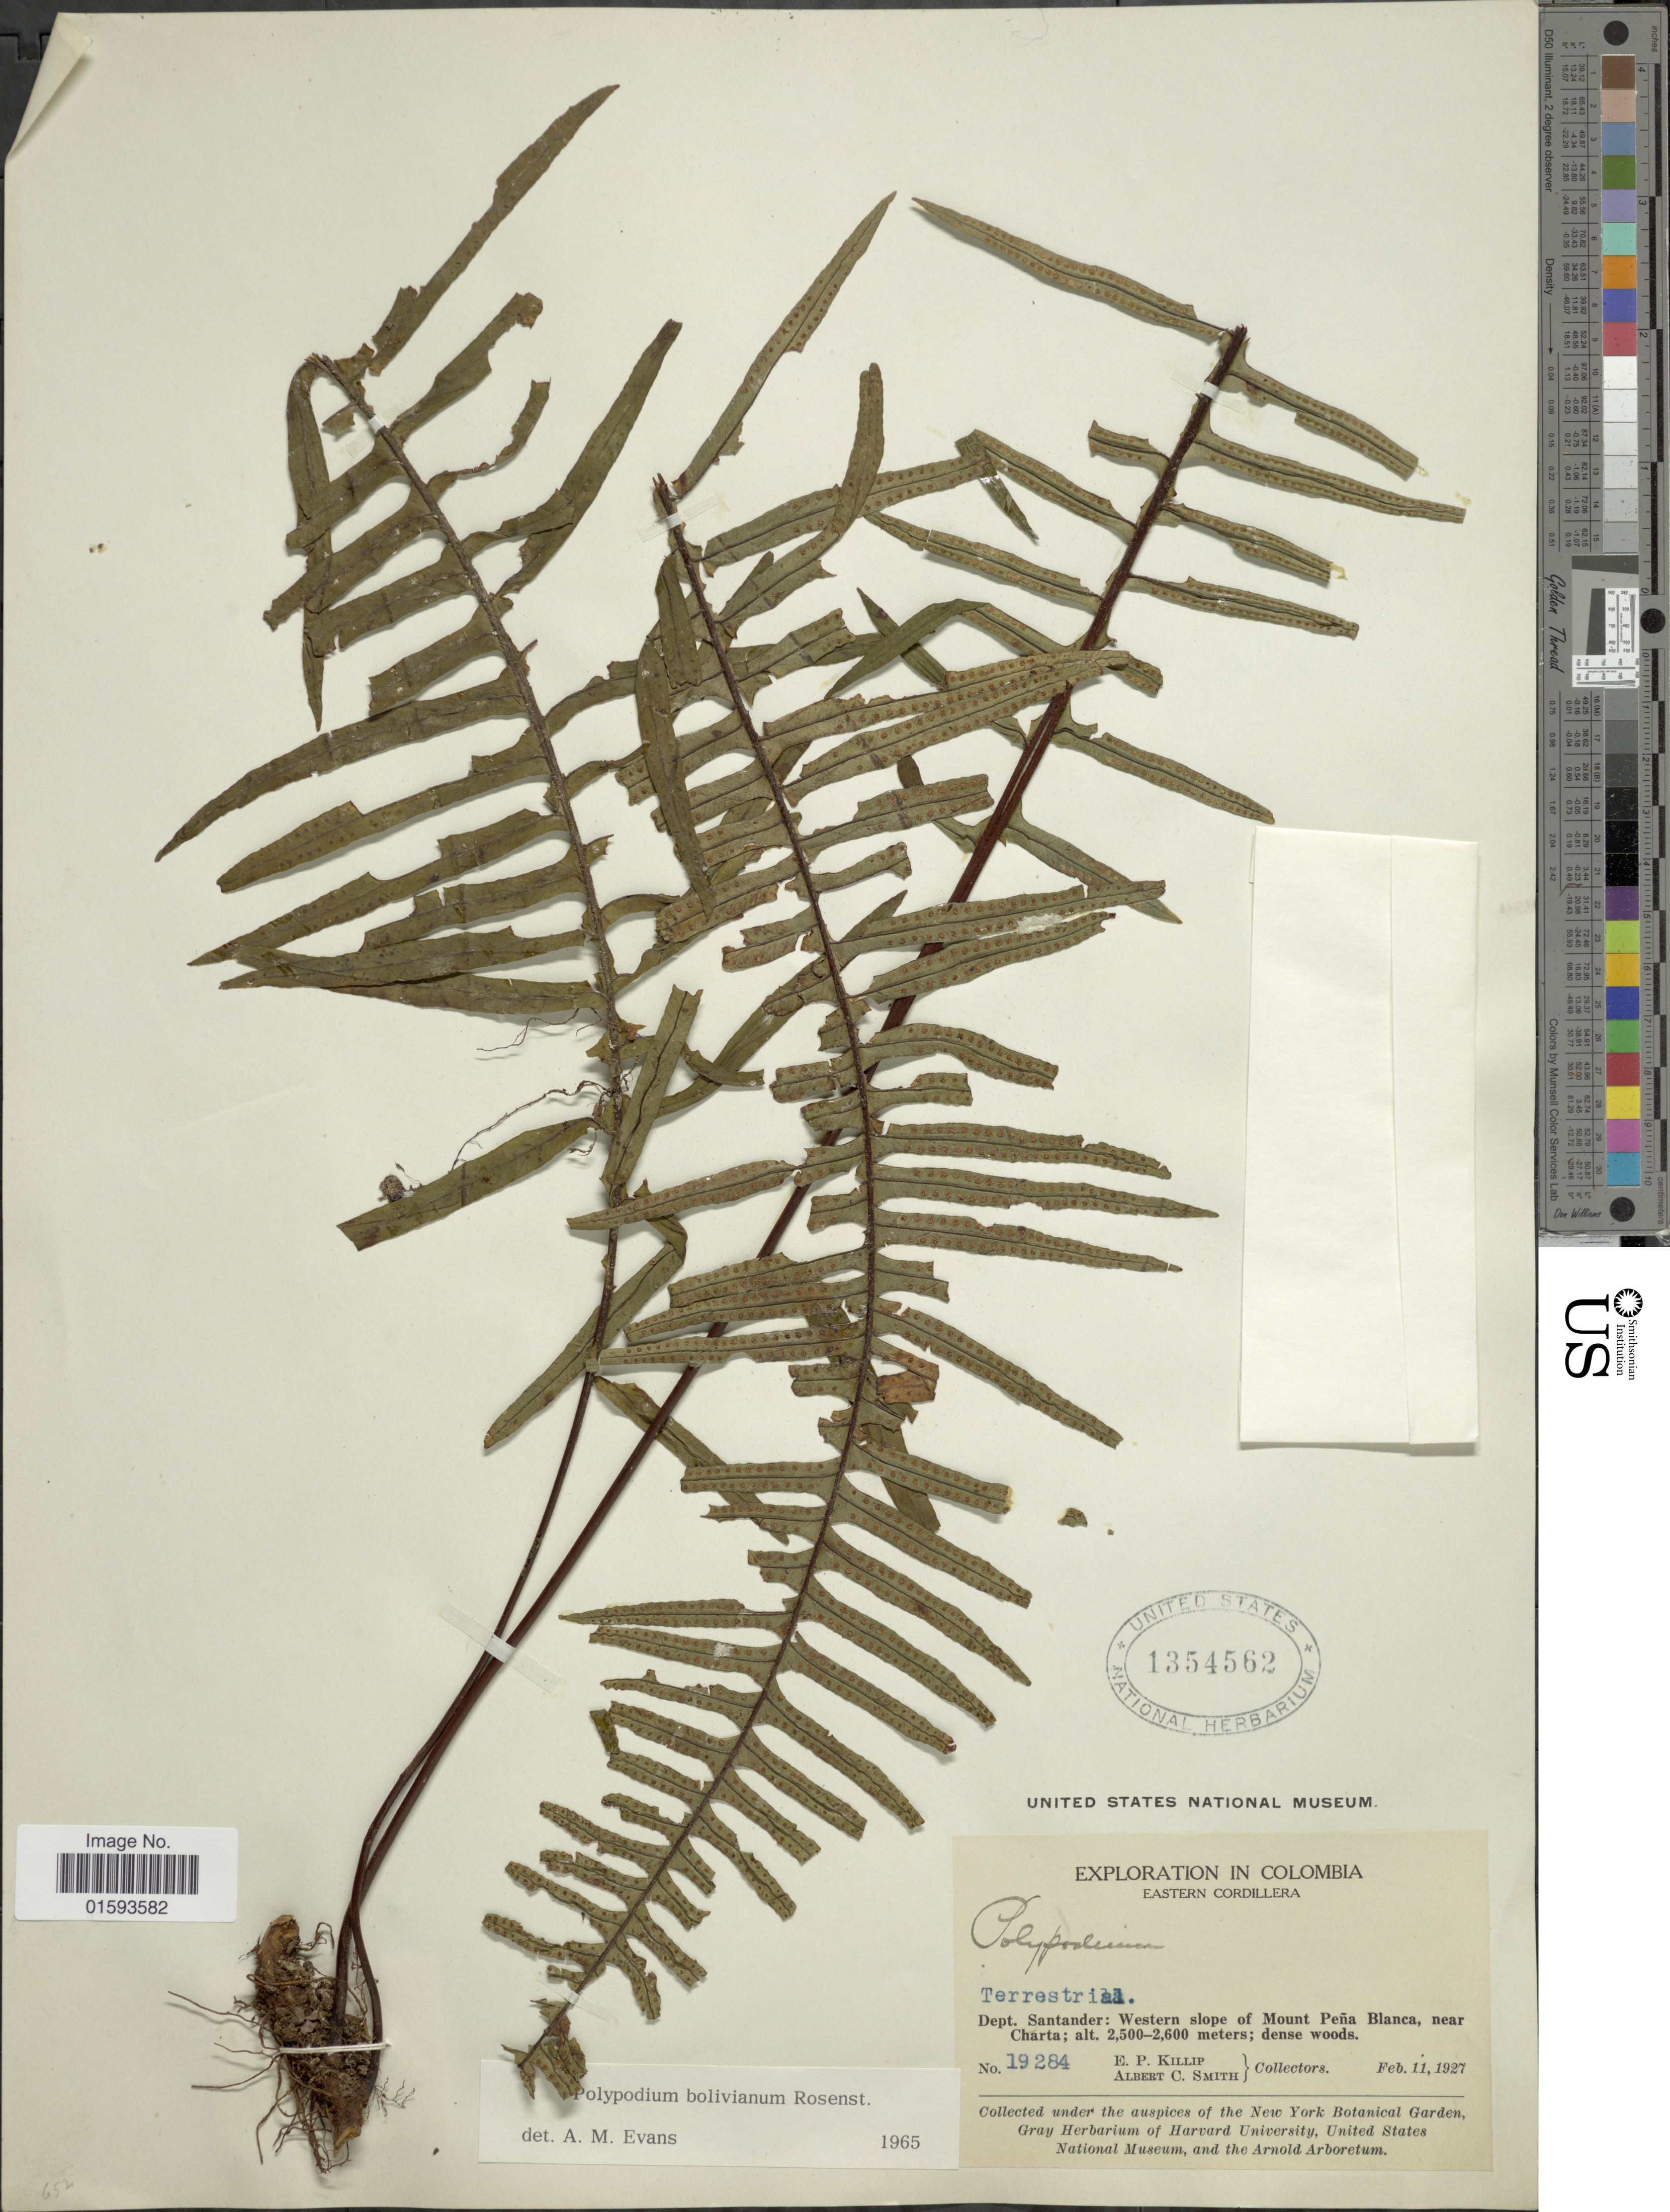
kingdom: Plantae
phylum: Tracheophyta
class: Polypodiopsida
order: Polypodiales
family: Polypodiaceae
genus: Pecluma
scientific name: Pecluma divaricata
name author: (E. Fourn.) Mickel & Beitel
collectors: E. P. Killip & A. C. Smith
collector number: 19284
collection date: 1927-02-11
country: Colombia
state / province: Santander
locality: Western slope of Mount Pena Blanca, near Charta; dense woods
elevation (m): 2500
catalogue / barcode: US 1354562